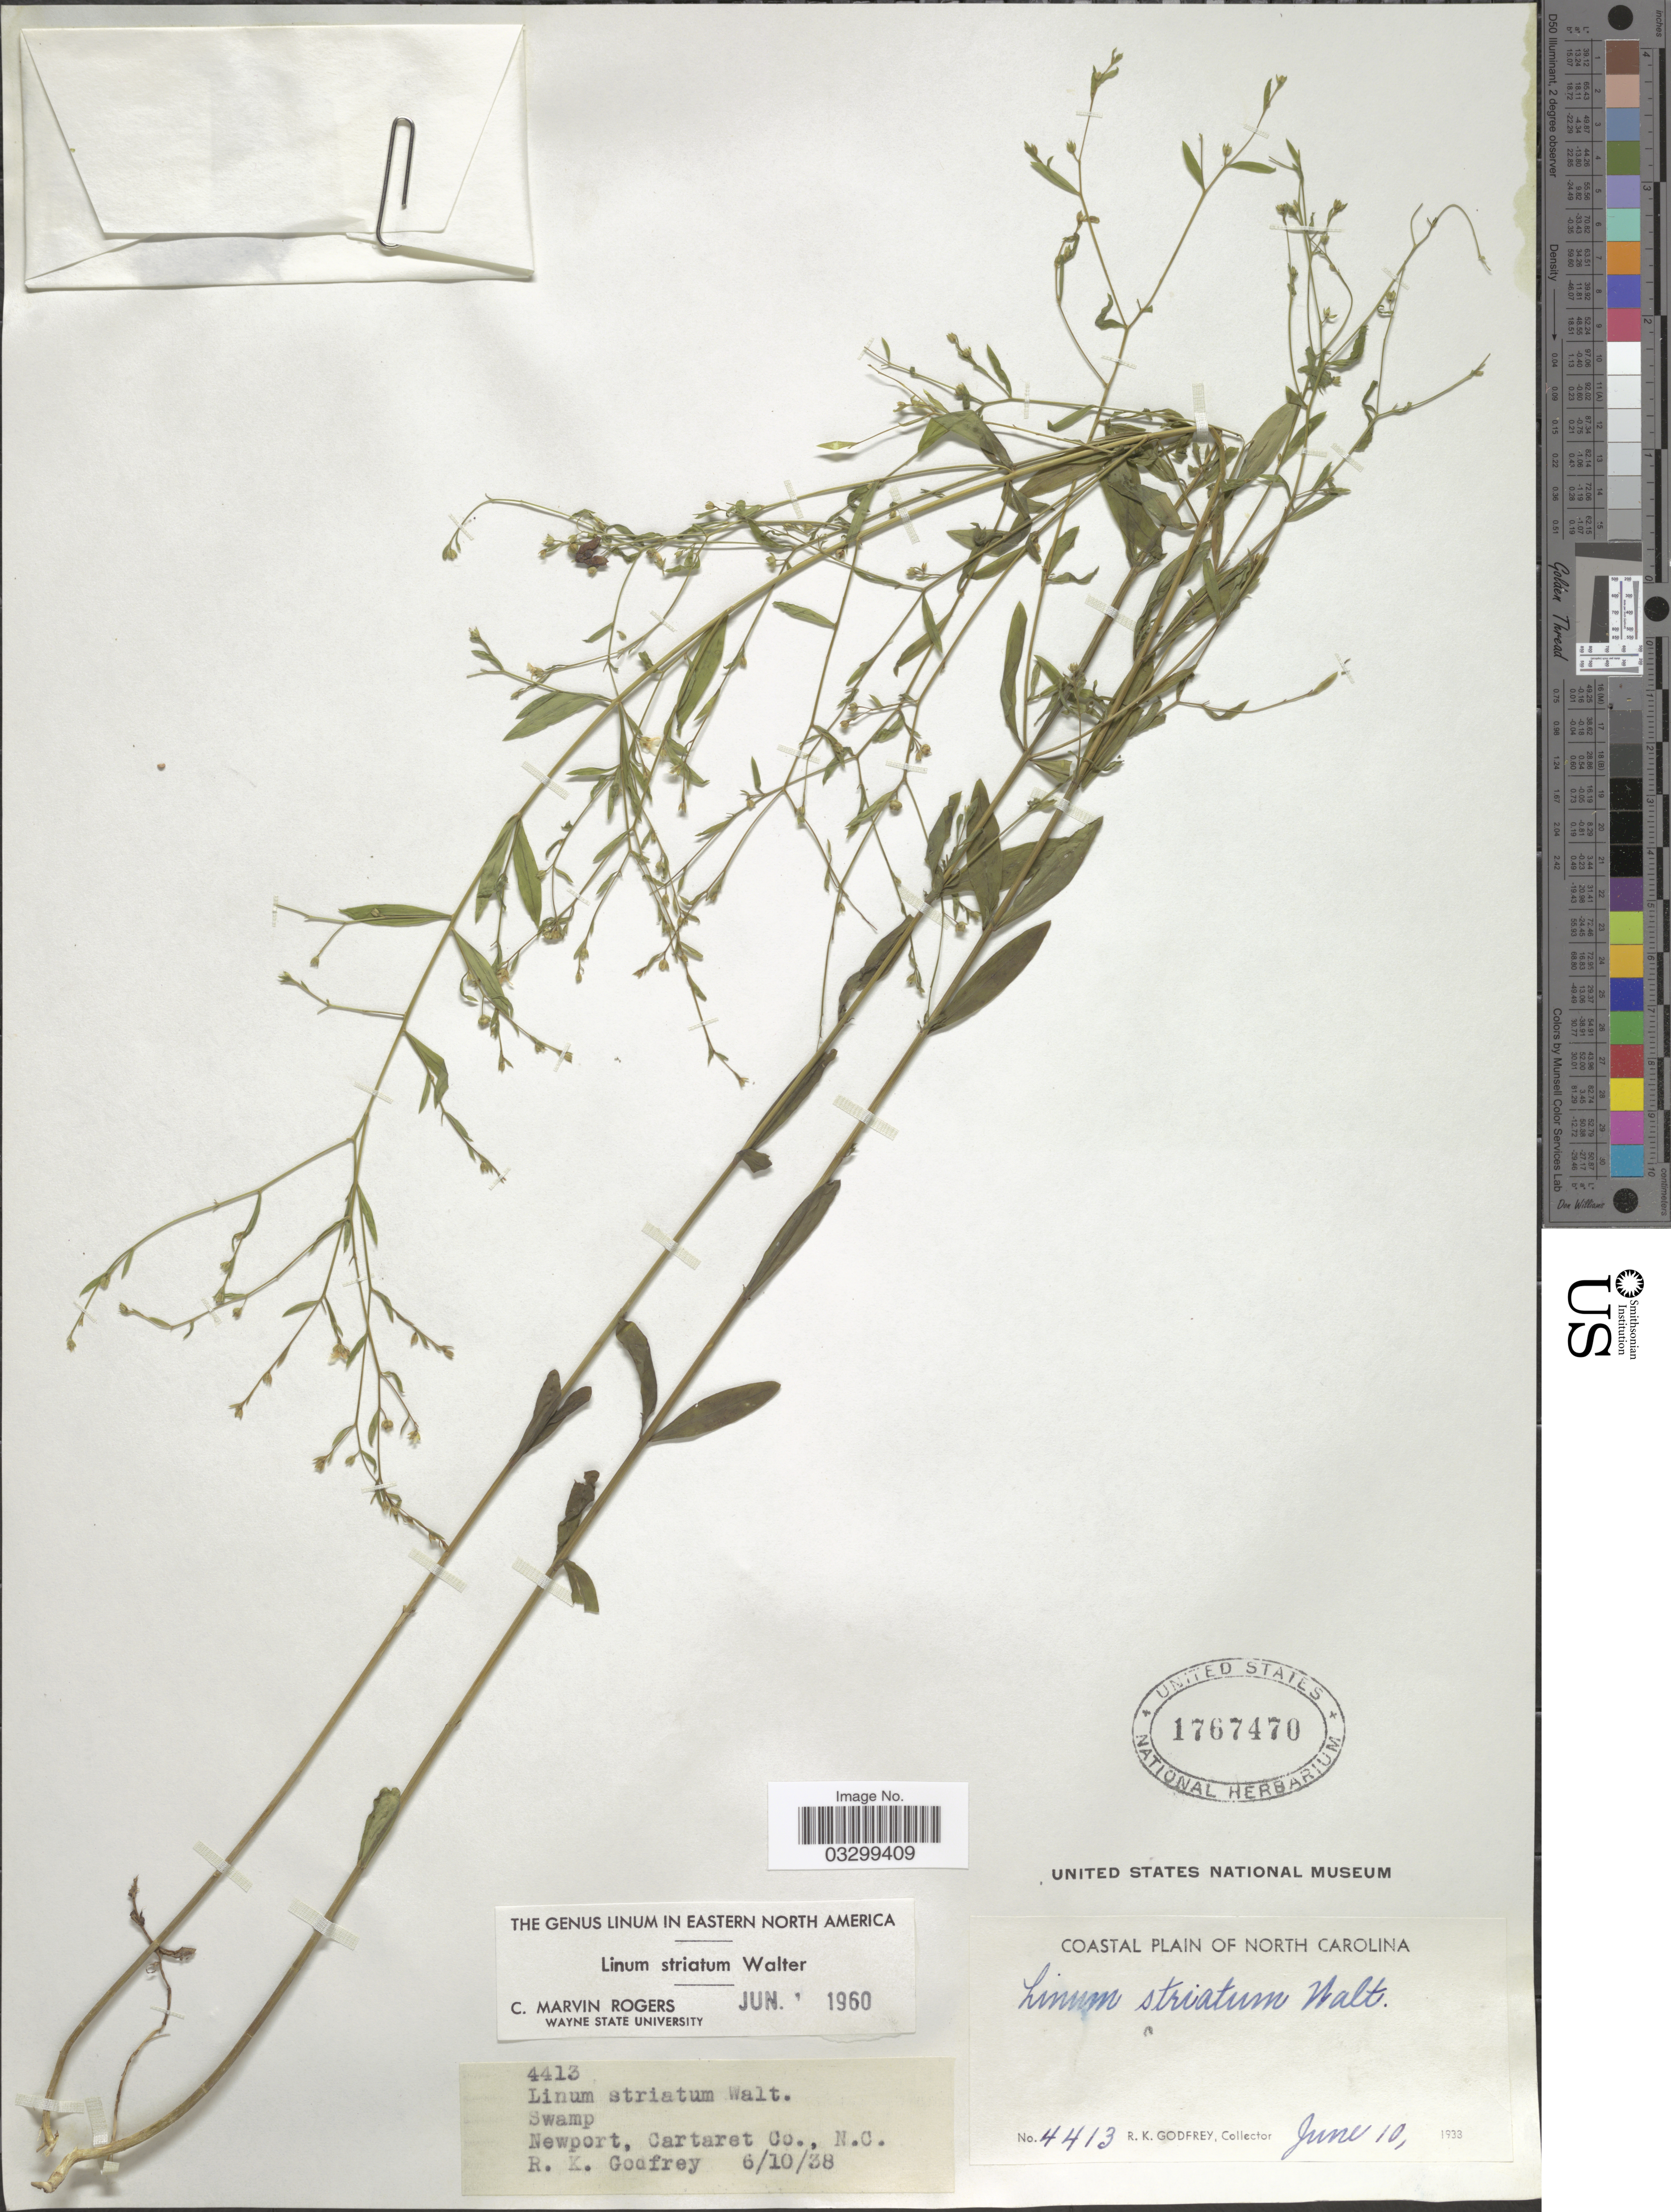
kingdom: Plantae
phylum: Tracheophyta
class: Magnoliopsida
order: Malpighiales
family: Linaceae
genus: Linum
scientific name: Linum striatum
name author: Walter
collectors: R. K. Godfrey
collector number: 4413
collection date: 1938-06-10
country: United States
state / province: North Carolina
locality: Coastal Plain of North Carolina. Newport, Cartaret Co.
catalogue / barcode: US 1767470